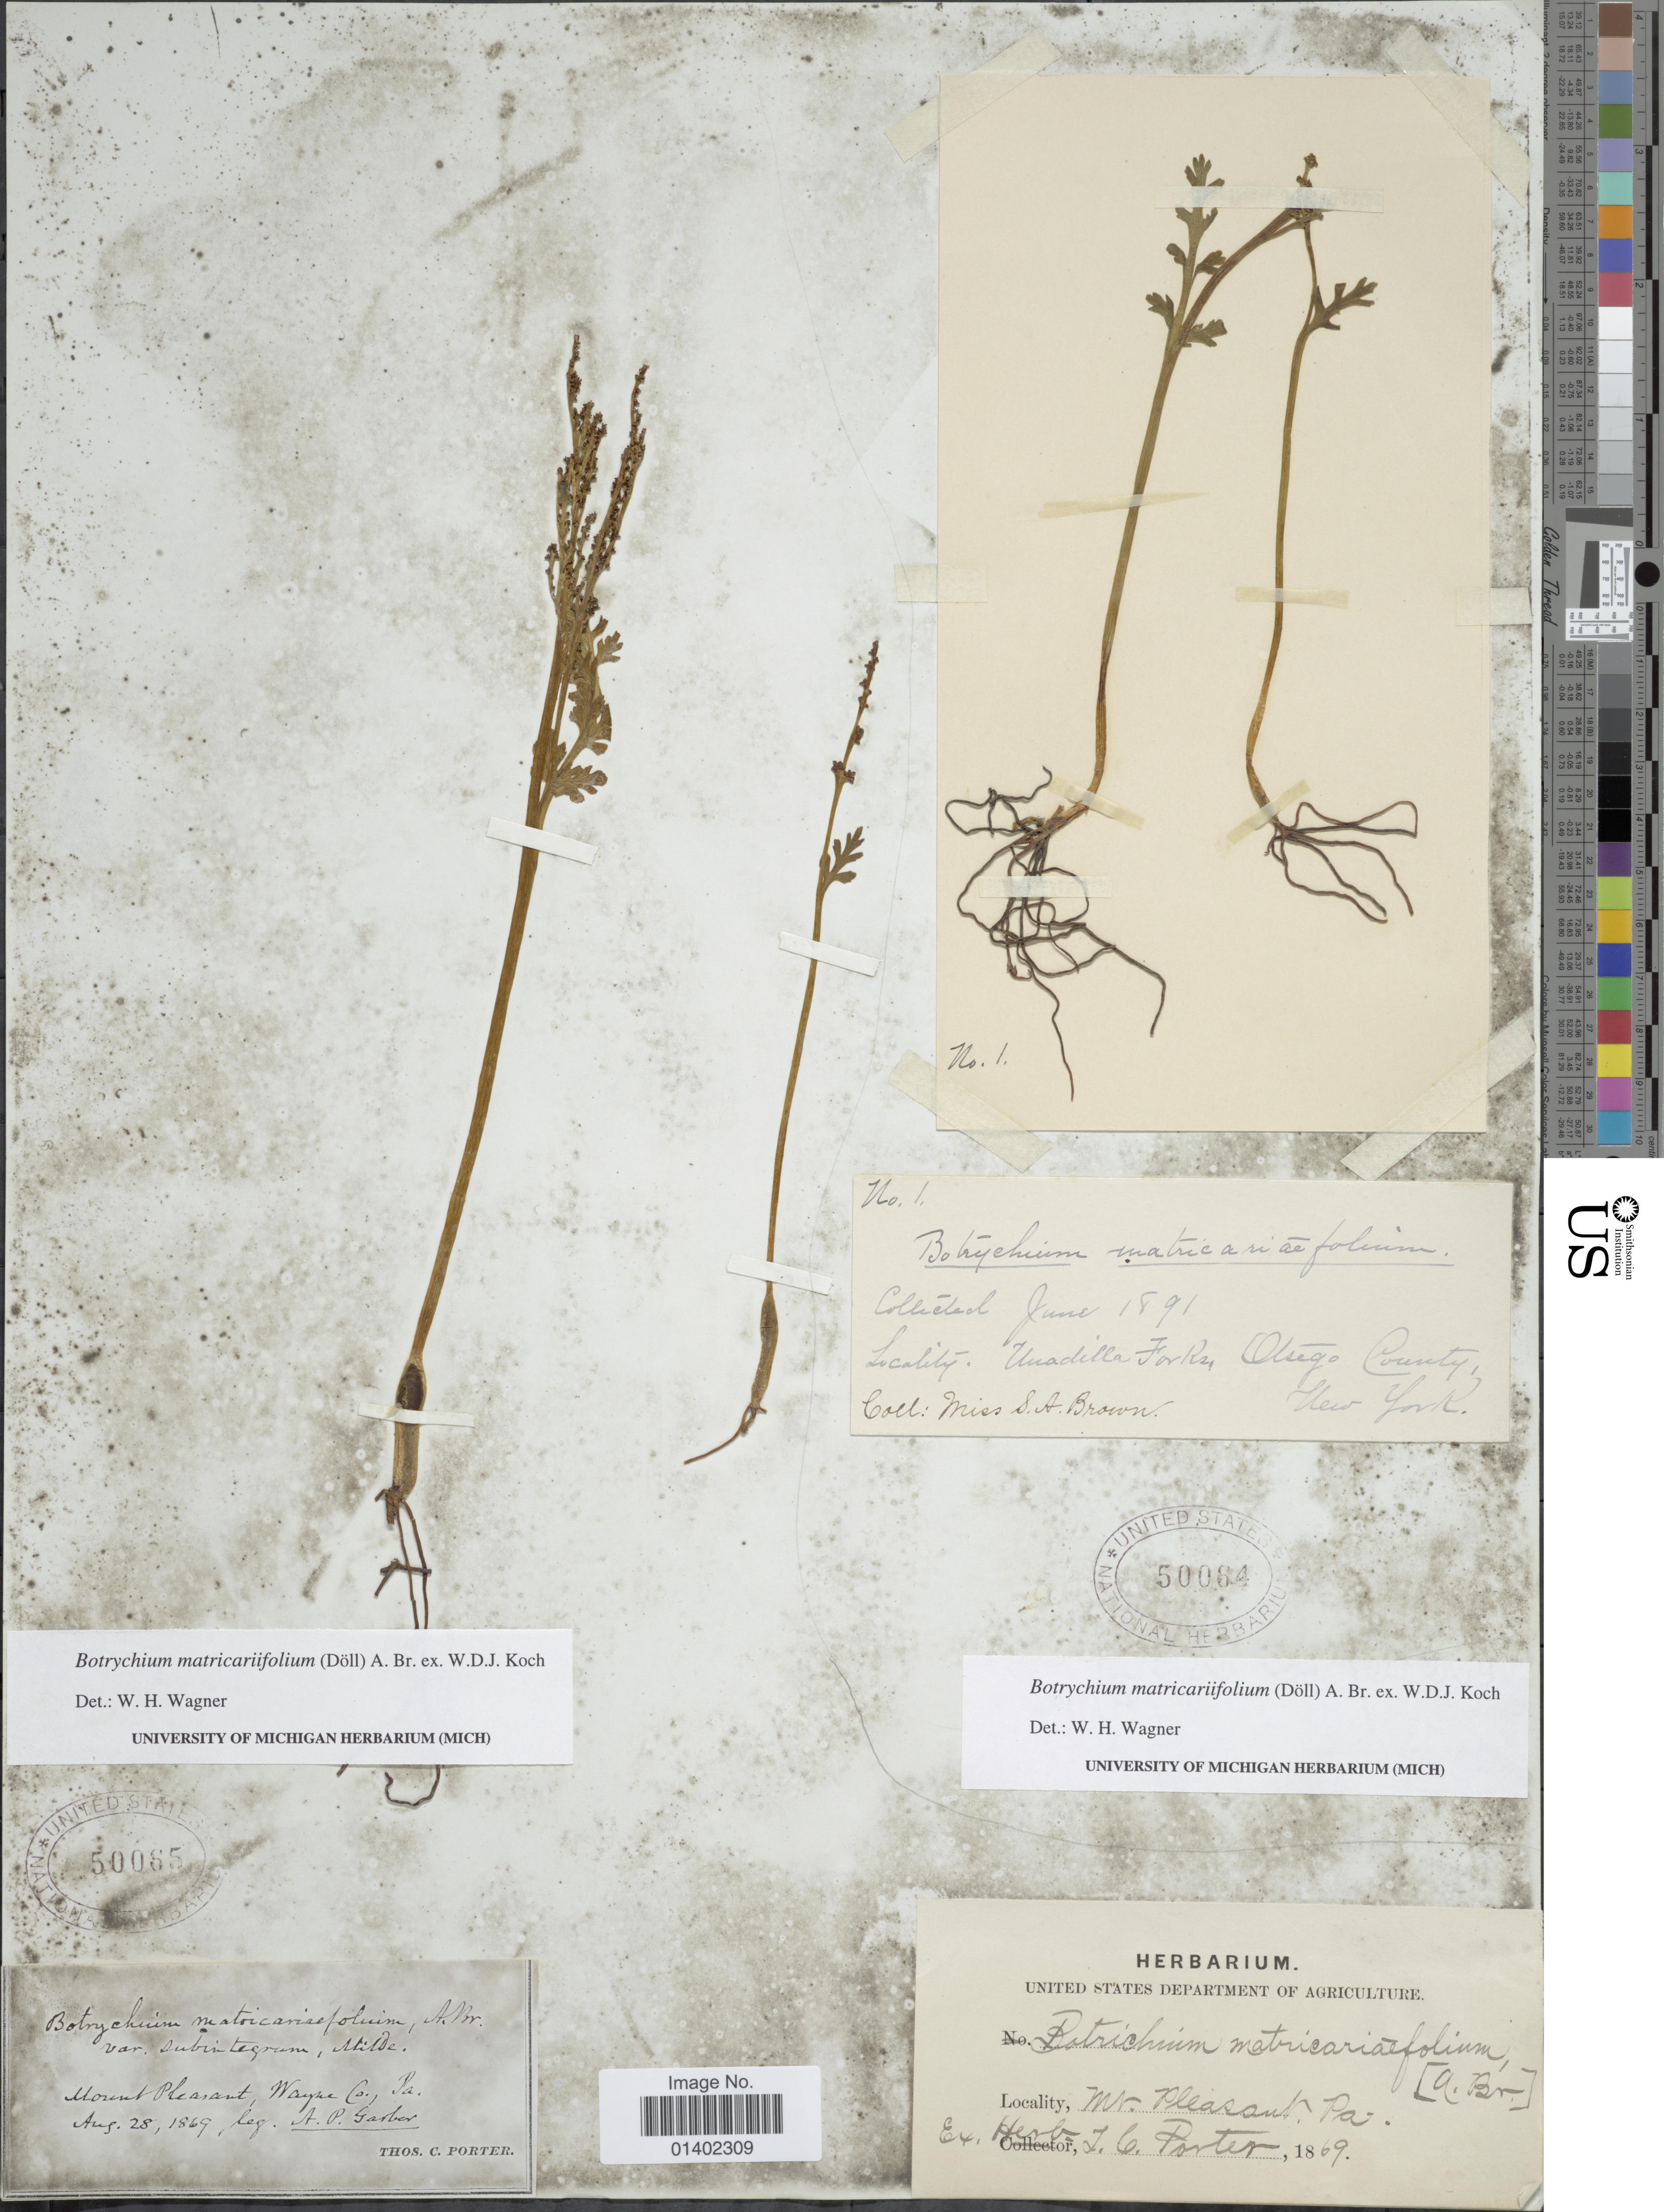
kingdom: Plantae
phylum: Tracheophyta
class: Polypodiopsida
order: Ophioglossales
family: Ophioglossaceae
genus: Botrychium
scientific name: Botrychium matricariifolium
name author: (A. Braun ex Dowell) A. Braun ex Koch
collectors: S. Brown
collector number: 1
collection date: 1891-06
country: United States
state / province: New York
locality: Unadilla Forks, Otsego County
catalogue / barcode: US 50064-2